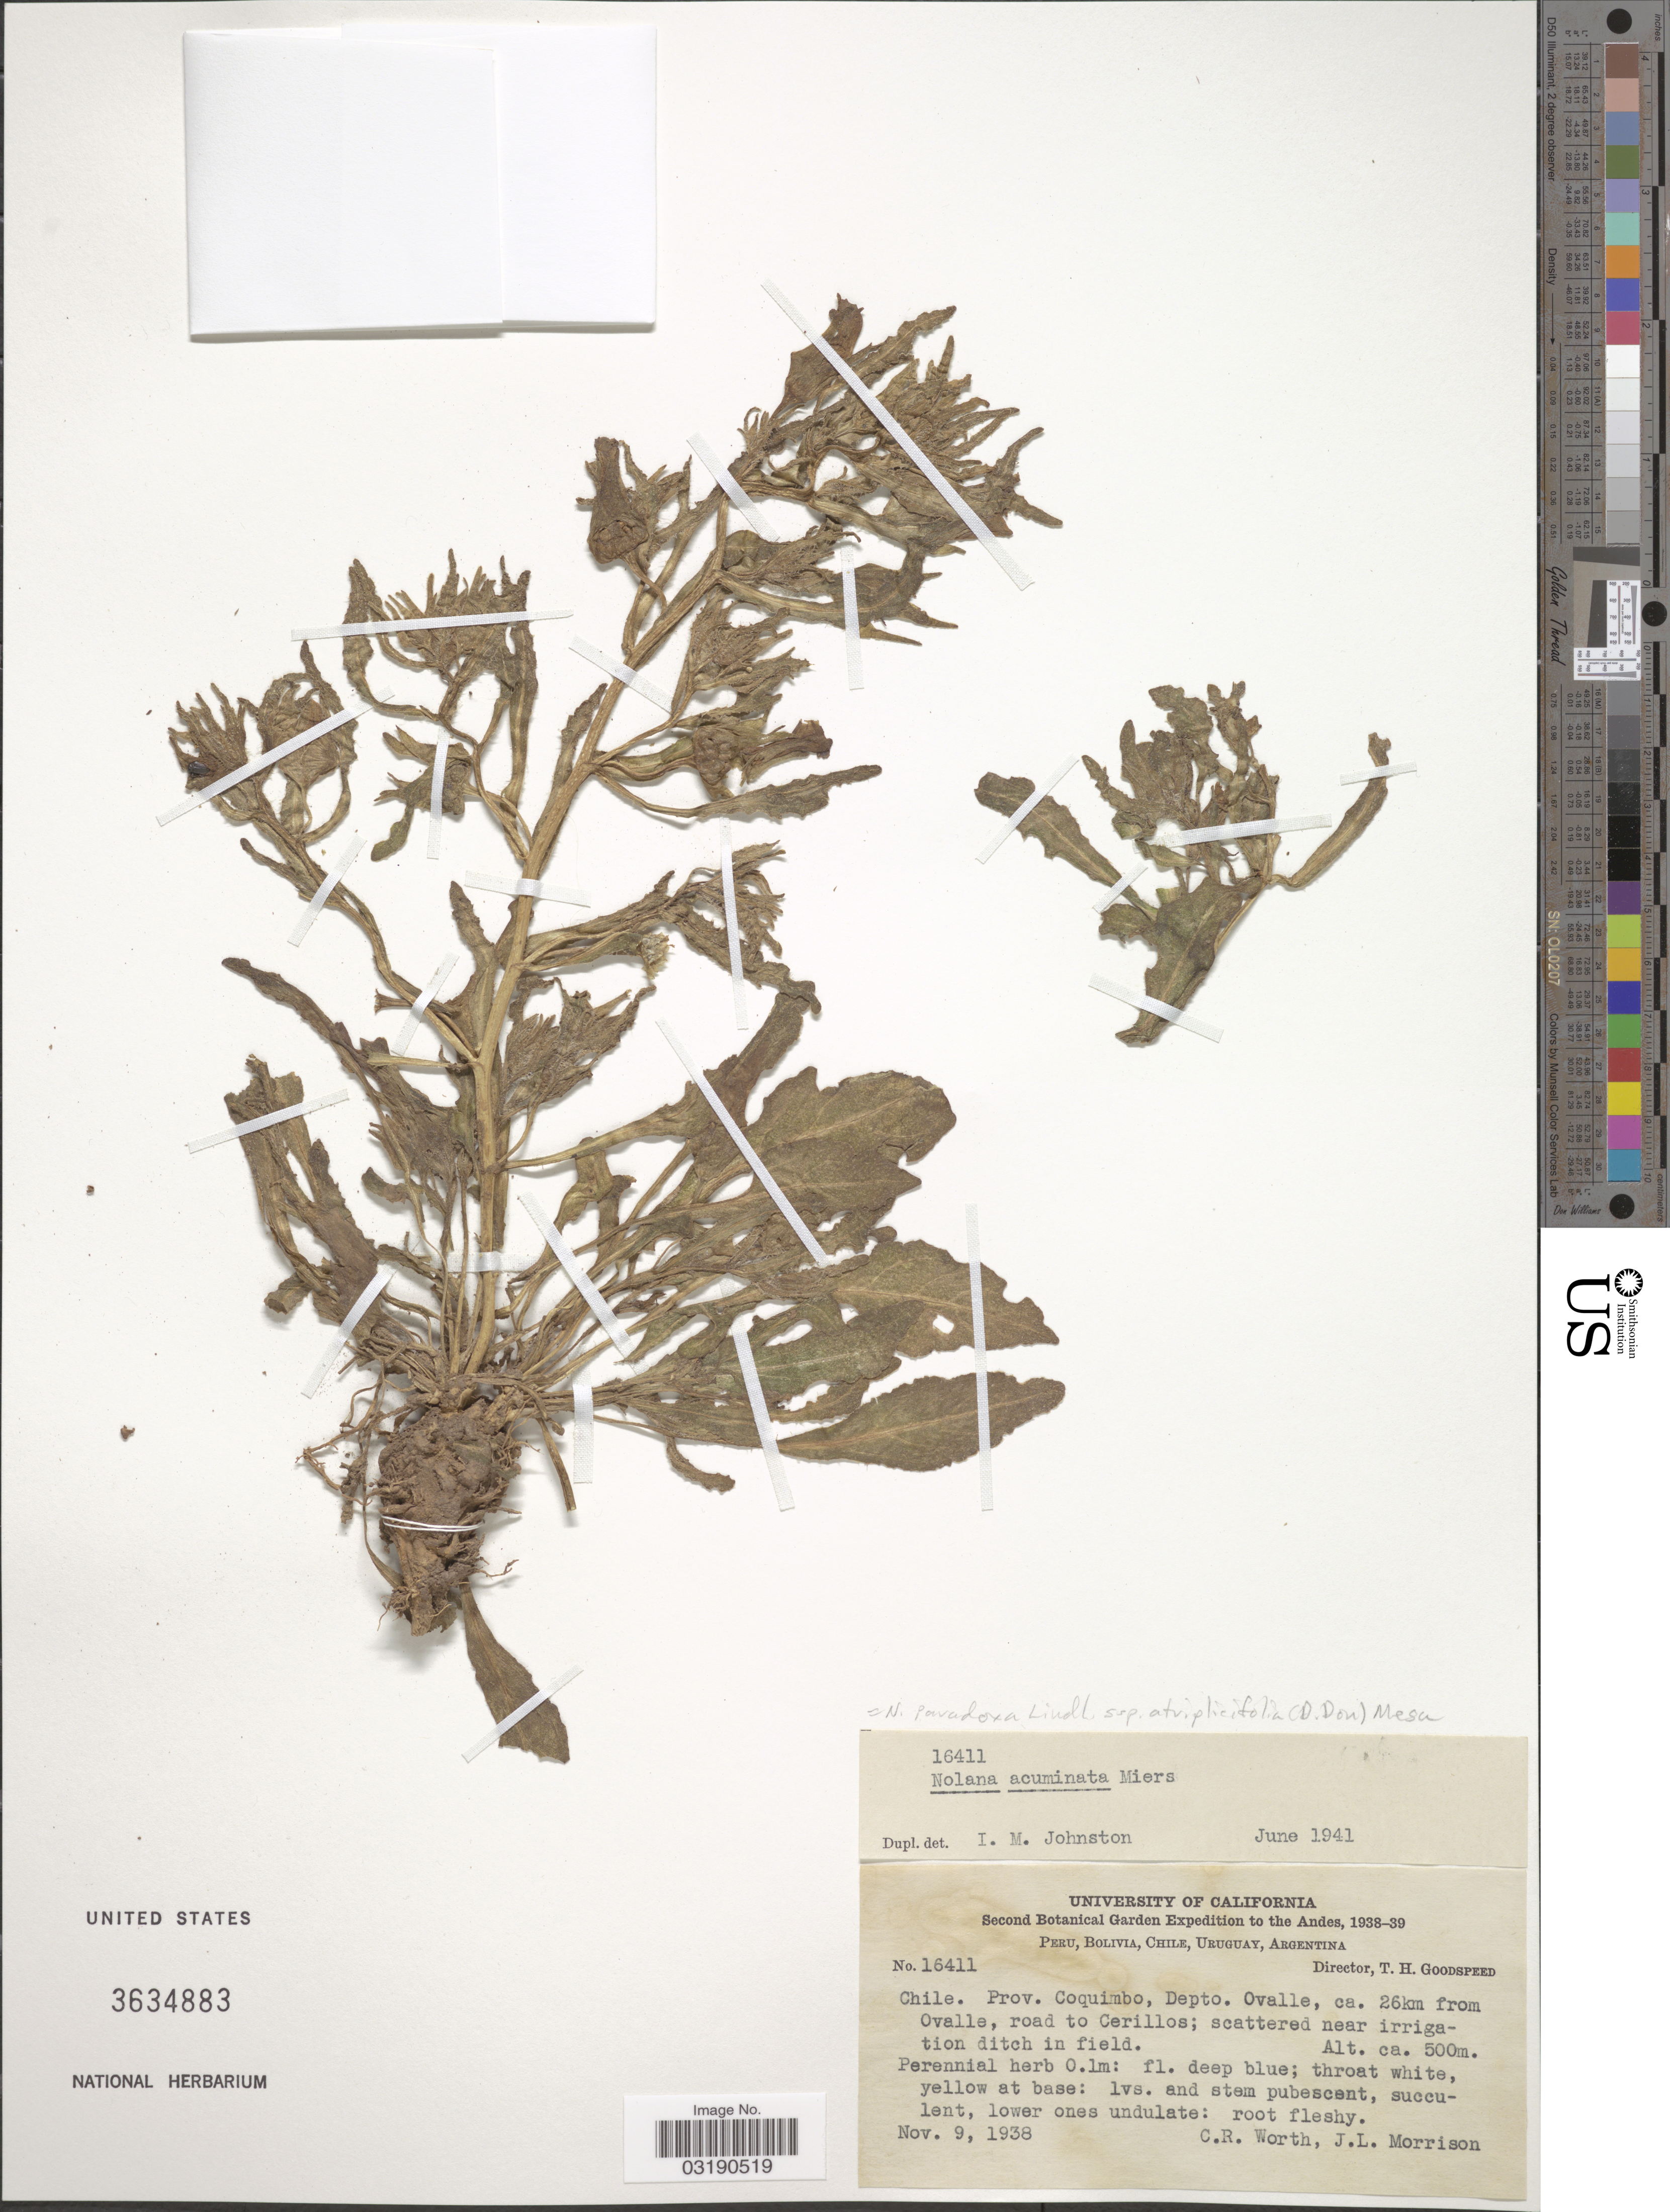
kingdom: Plantae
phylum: Tracheophyta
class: Magnoliopsida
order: Solanales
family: Solanaceae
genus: Nolana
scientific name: Nolana paradoxa subsp. atriplicifolia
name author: (Reider) Mesa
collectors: C. R. Worth & J. Morrison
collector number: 16411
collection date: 1938-11-09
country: Chile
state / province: Coquimbo (IV)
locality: The Andes, Prov. Coquimbo, Depto. Ovalle, ca. 26km from Ovalle, road to Cerillos.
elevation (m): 500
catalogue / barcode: US 3634883